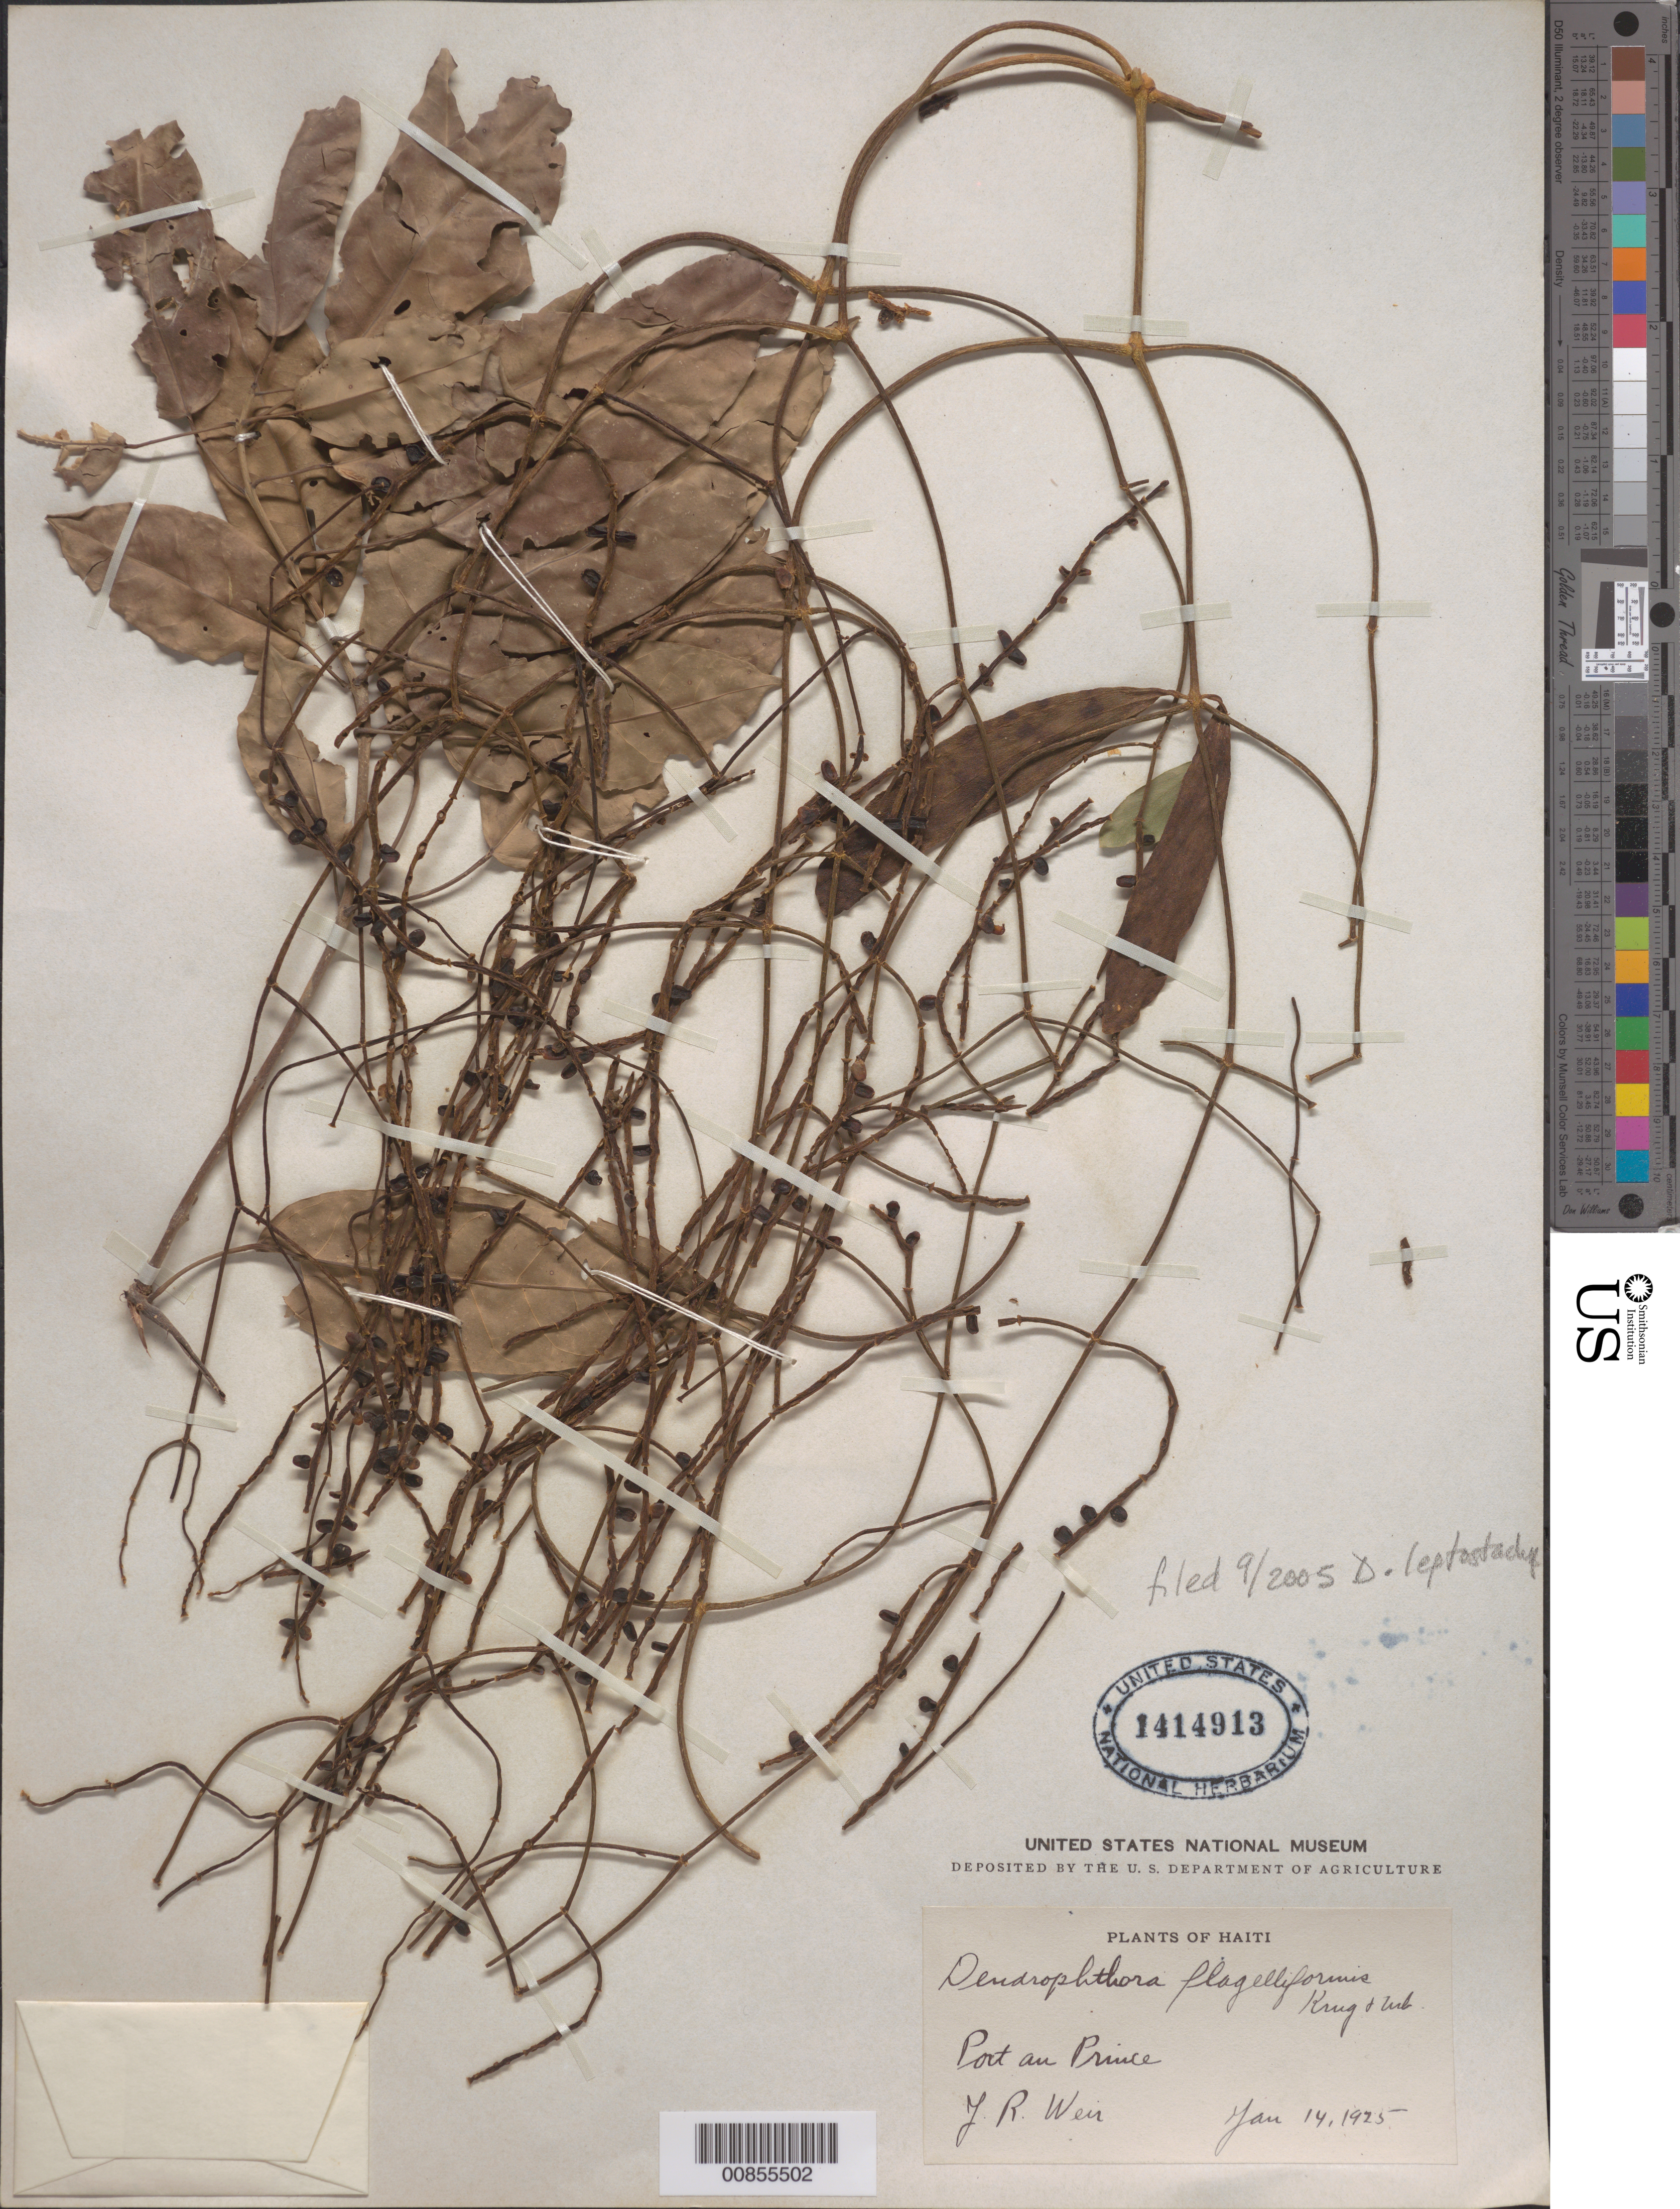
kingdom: Plantae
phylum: Tracheophyta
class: Magnoliopsida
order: Santalales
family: Viscaceae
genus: Dendrophthora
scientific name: Dendrophthora flagelliformis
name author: (Lam.) Krug & Urb.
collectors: J. Weir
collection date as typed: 14 Jan 1925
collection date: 1925-01-14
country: Haiti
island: Hispaniola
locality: Port-au-Prince.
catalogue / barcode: US 1414913